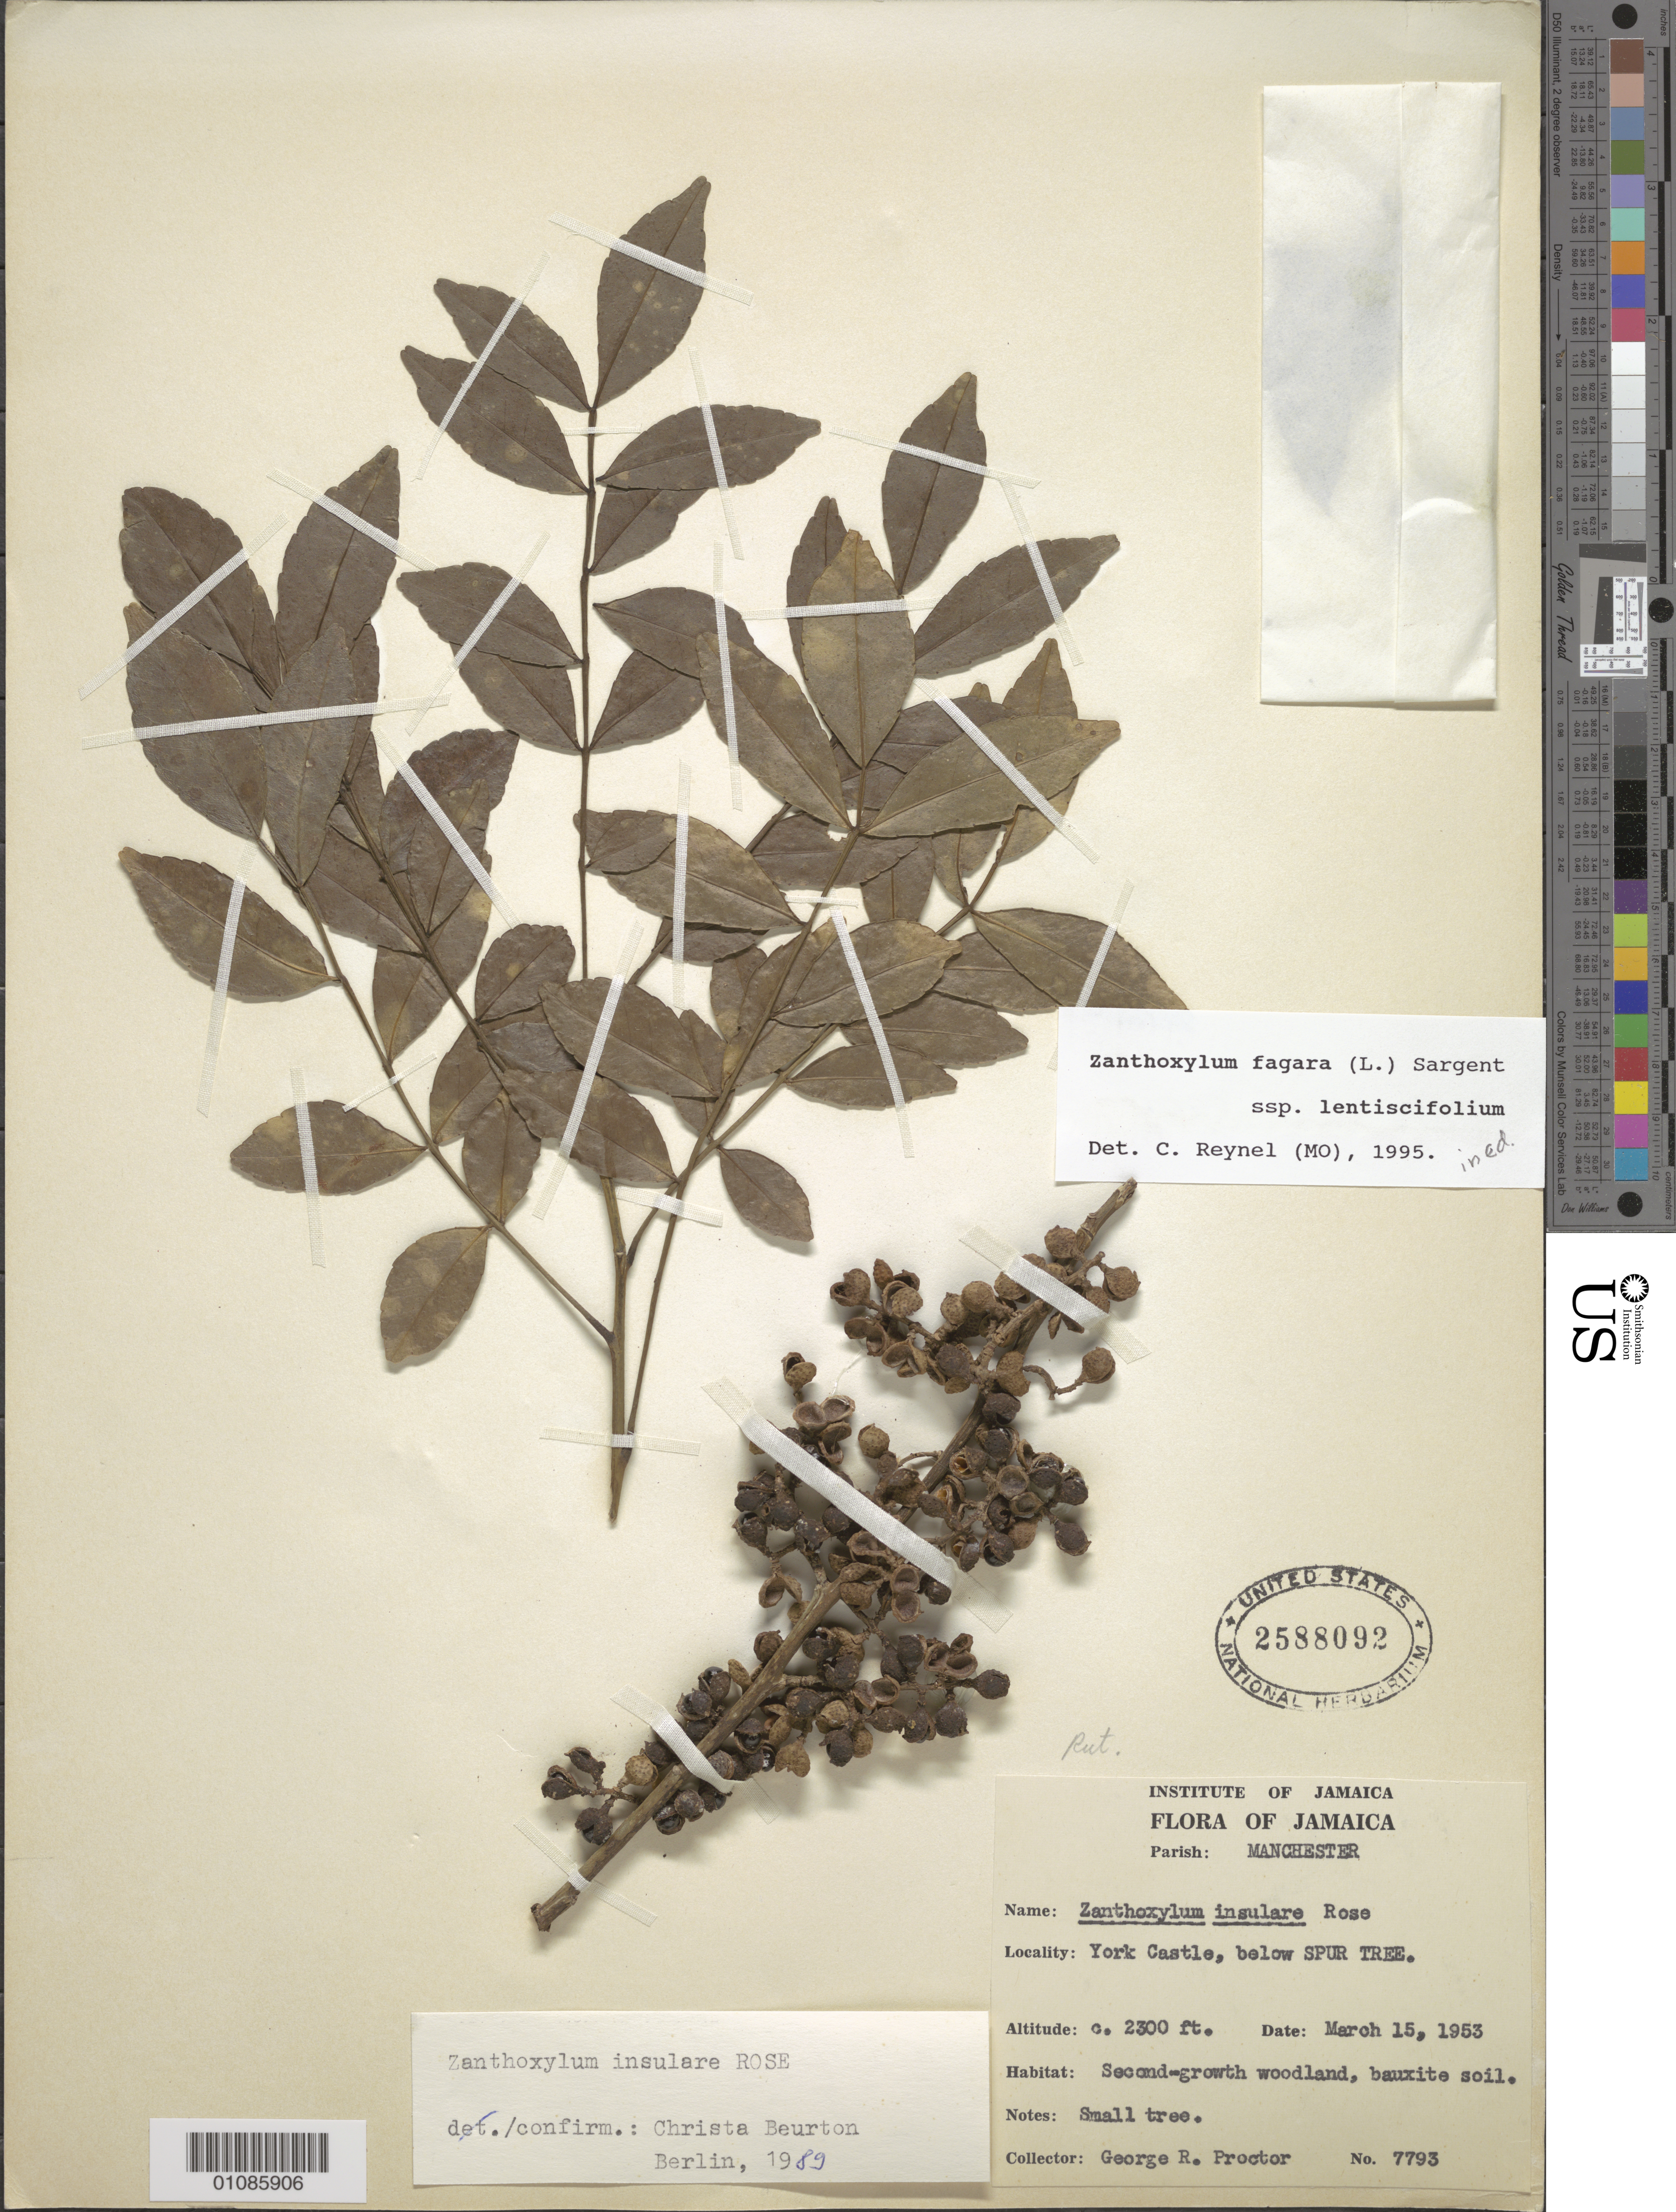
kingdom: Plantae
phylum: Tracheophyta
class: Magnoliopsida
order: Sapindales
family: Rutaceae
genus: Zanthoxylum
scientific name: Zanthoxylum fagara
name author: (L.) Sarg.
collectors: G. R. Proctor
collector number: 7793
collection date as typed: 15 Mar 1953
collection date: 1953-03-15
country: Jamaica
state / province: Manchester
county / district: Bath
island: Jamaica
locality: York castle,below spur tree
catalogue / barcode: US 2588092